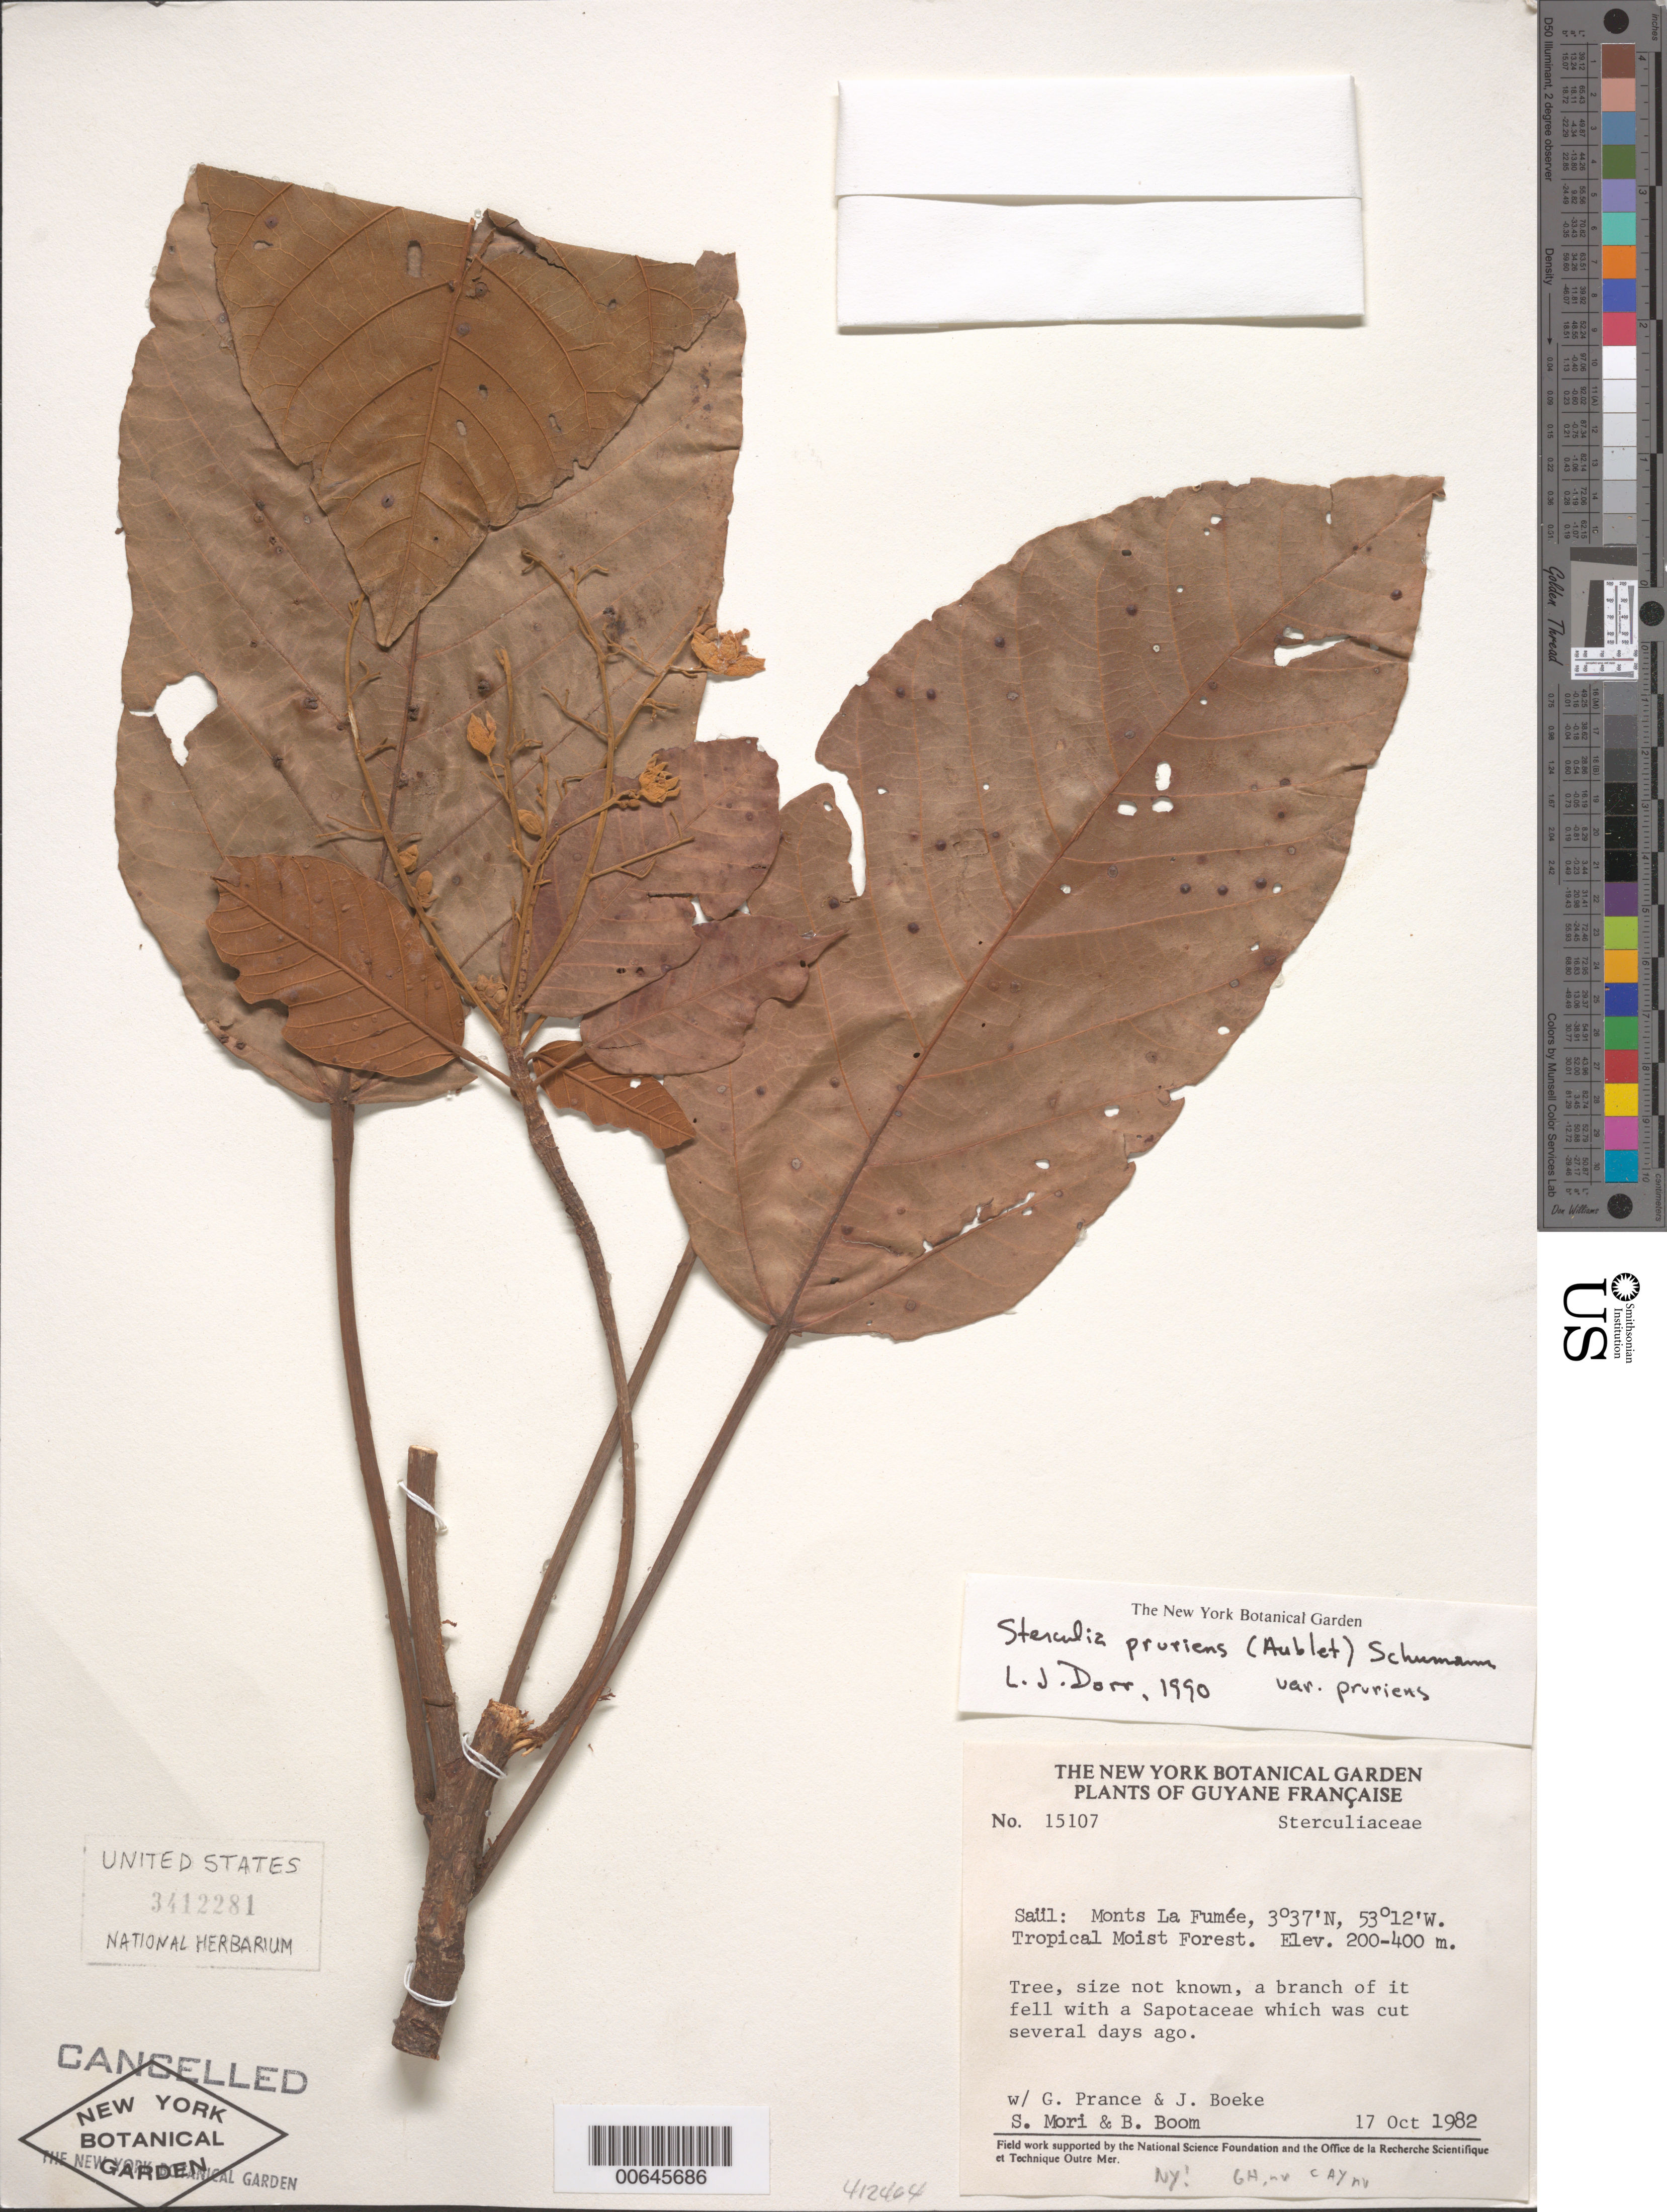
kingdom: Plantae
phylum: Tracheophyta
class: Magnoliopsida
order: Malvales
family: Malvaceae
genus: Sterculia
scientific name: Sterculia pruriens var. pruriens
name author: (Aubl.) K. Schum.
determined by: Dorr, L. J., (BOT), Smithsonian Institution - National Museum of Natural History (UNITED STATES)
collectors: S. Mori et al.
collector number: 15107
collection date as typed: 17-Oct-82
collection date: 1982-10-17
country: French Guiana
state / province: Saint-Laurent-du-Maroni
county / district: Saül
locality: Saül, Monts La Fumée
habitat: Tropical moist forest.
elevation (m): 200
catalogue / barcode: US 3413381